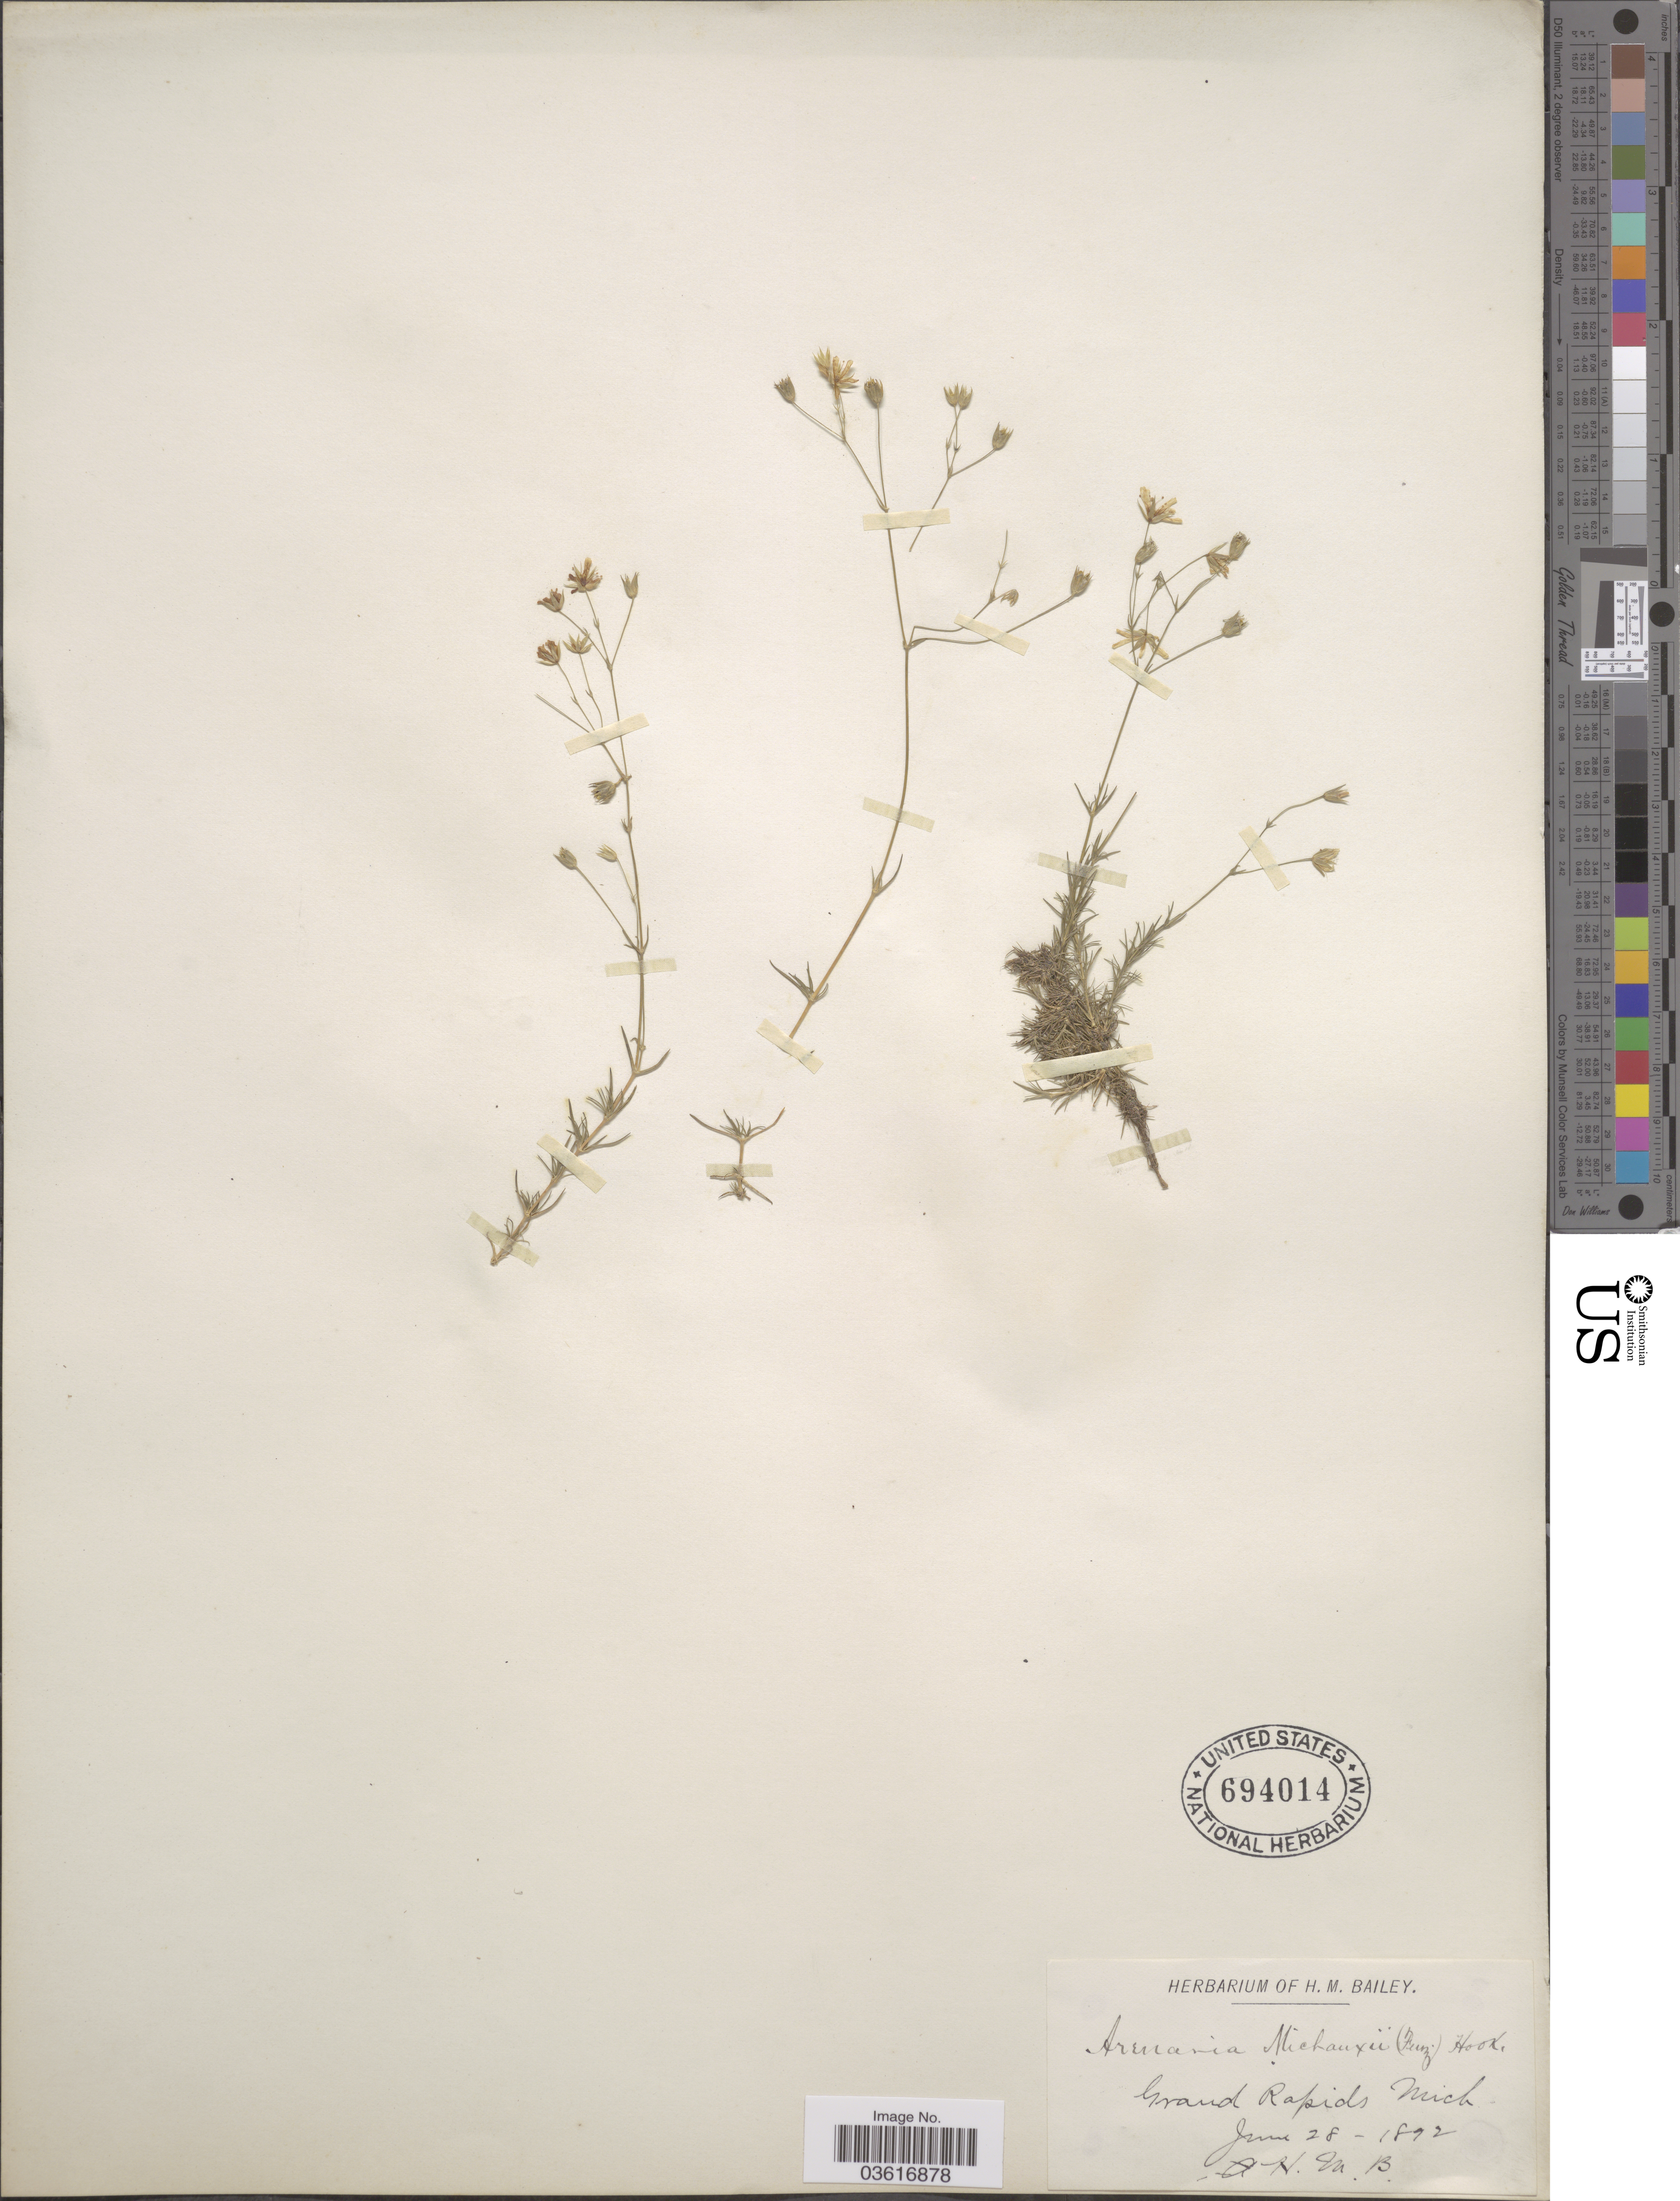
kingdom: Plantae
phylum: Tracheophyta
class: Magnoliopsida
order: Caryophyllales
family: Caryophyllaceae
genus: Minuartia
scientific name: Minuartia stricta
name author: (Sw.) Hiern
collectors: H. Bailey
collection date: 1892-06-28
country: United States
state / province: Michigan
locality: Grand Rapids.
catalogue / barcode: US 694014